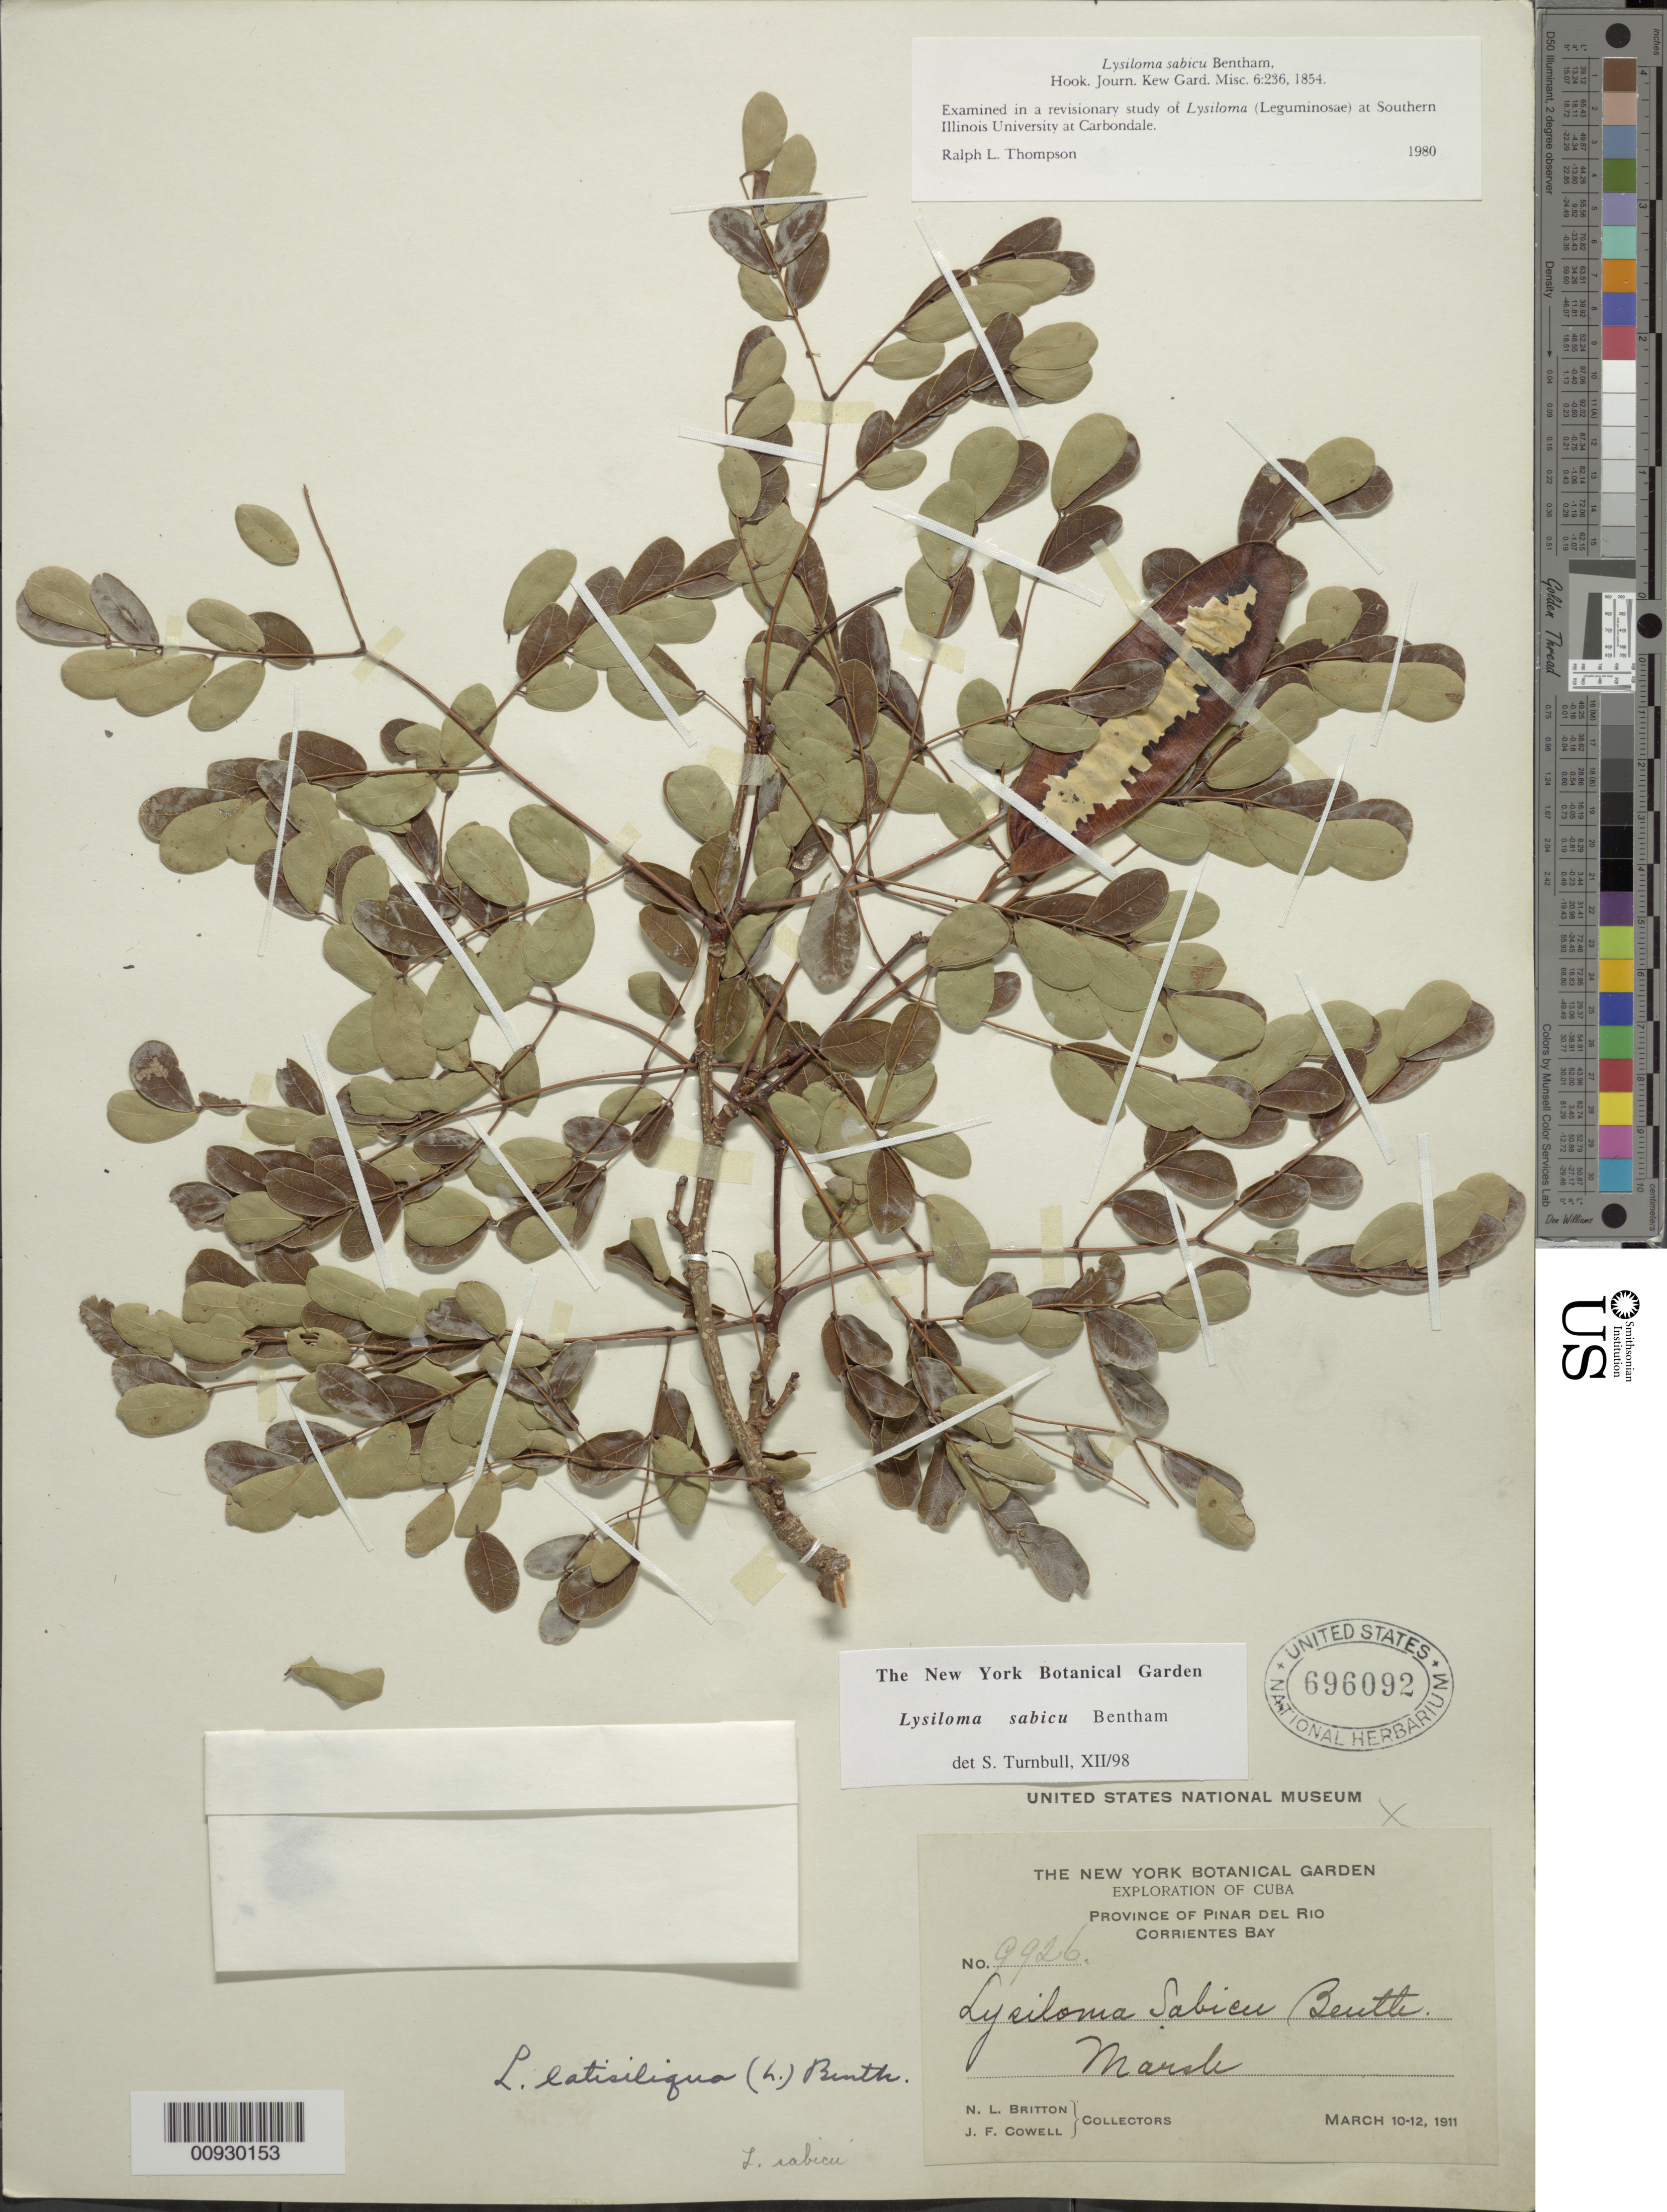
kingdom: Plantae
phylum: Tracheophyta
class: Magnoliopsida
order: Fabales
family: Fabaceae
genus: Lysiloma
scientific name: Lysiloma sabicu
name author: Benth.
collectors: N. Britton & J. F. Cowell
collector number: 9926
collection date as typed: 10 Mar 1911 to 12 Mar 1911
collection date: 1911-03-10/1911-03-12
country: Cuba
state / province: Pinar del Rio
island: Cuba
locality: Corrientes Bay, marsh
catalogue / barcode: US 696092